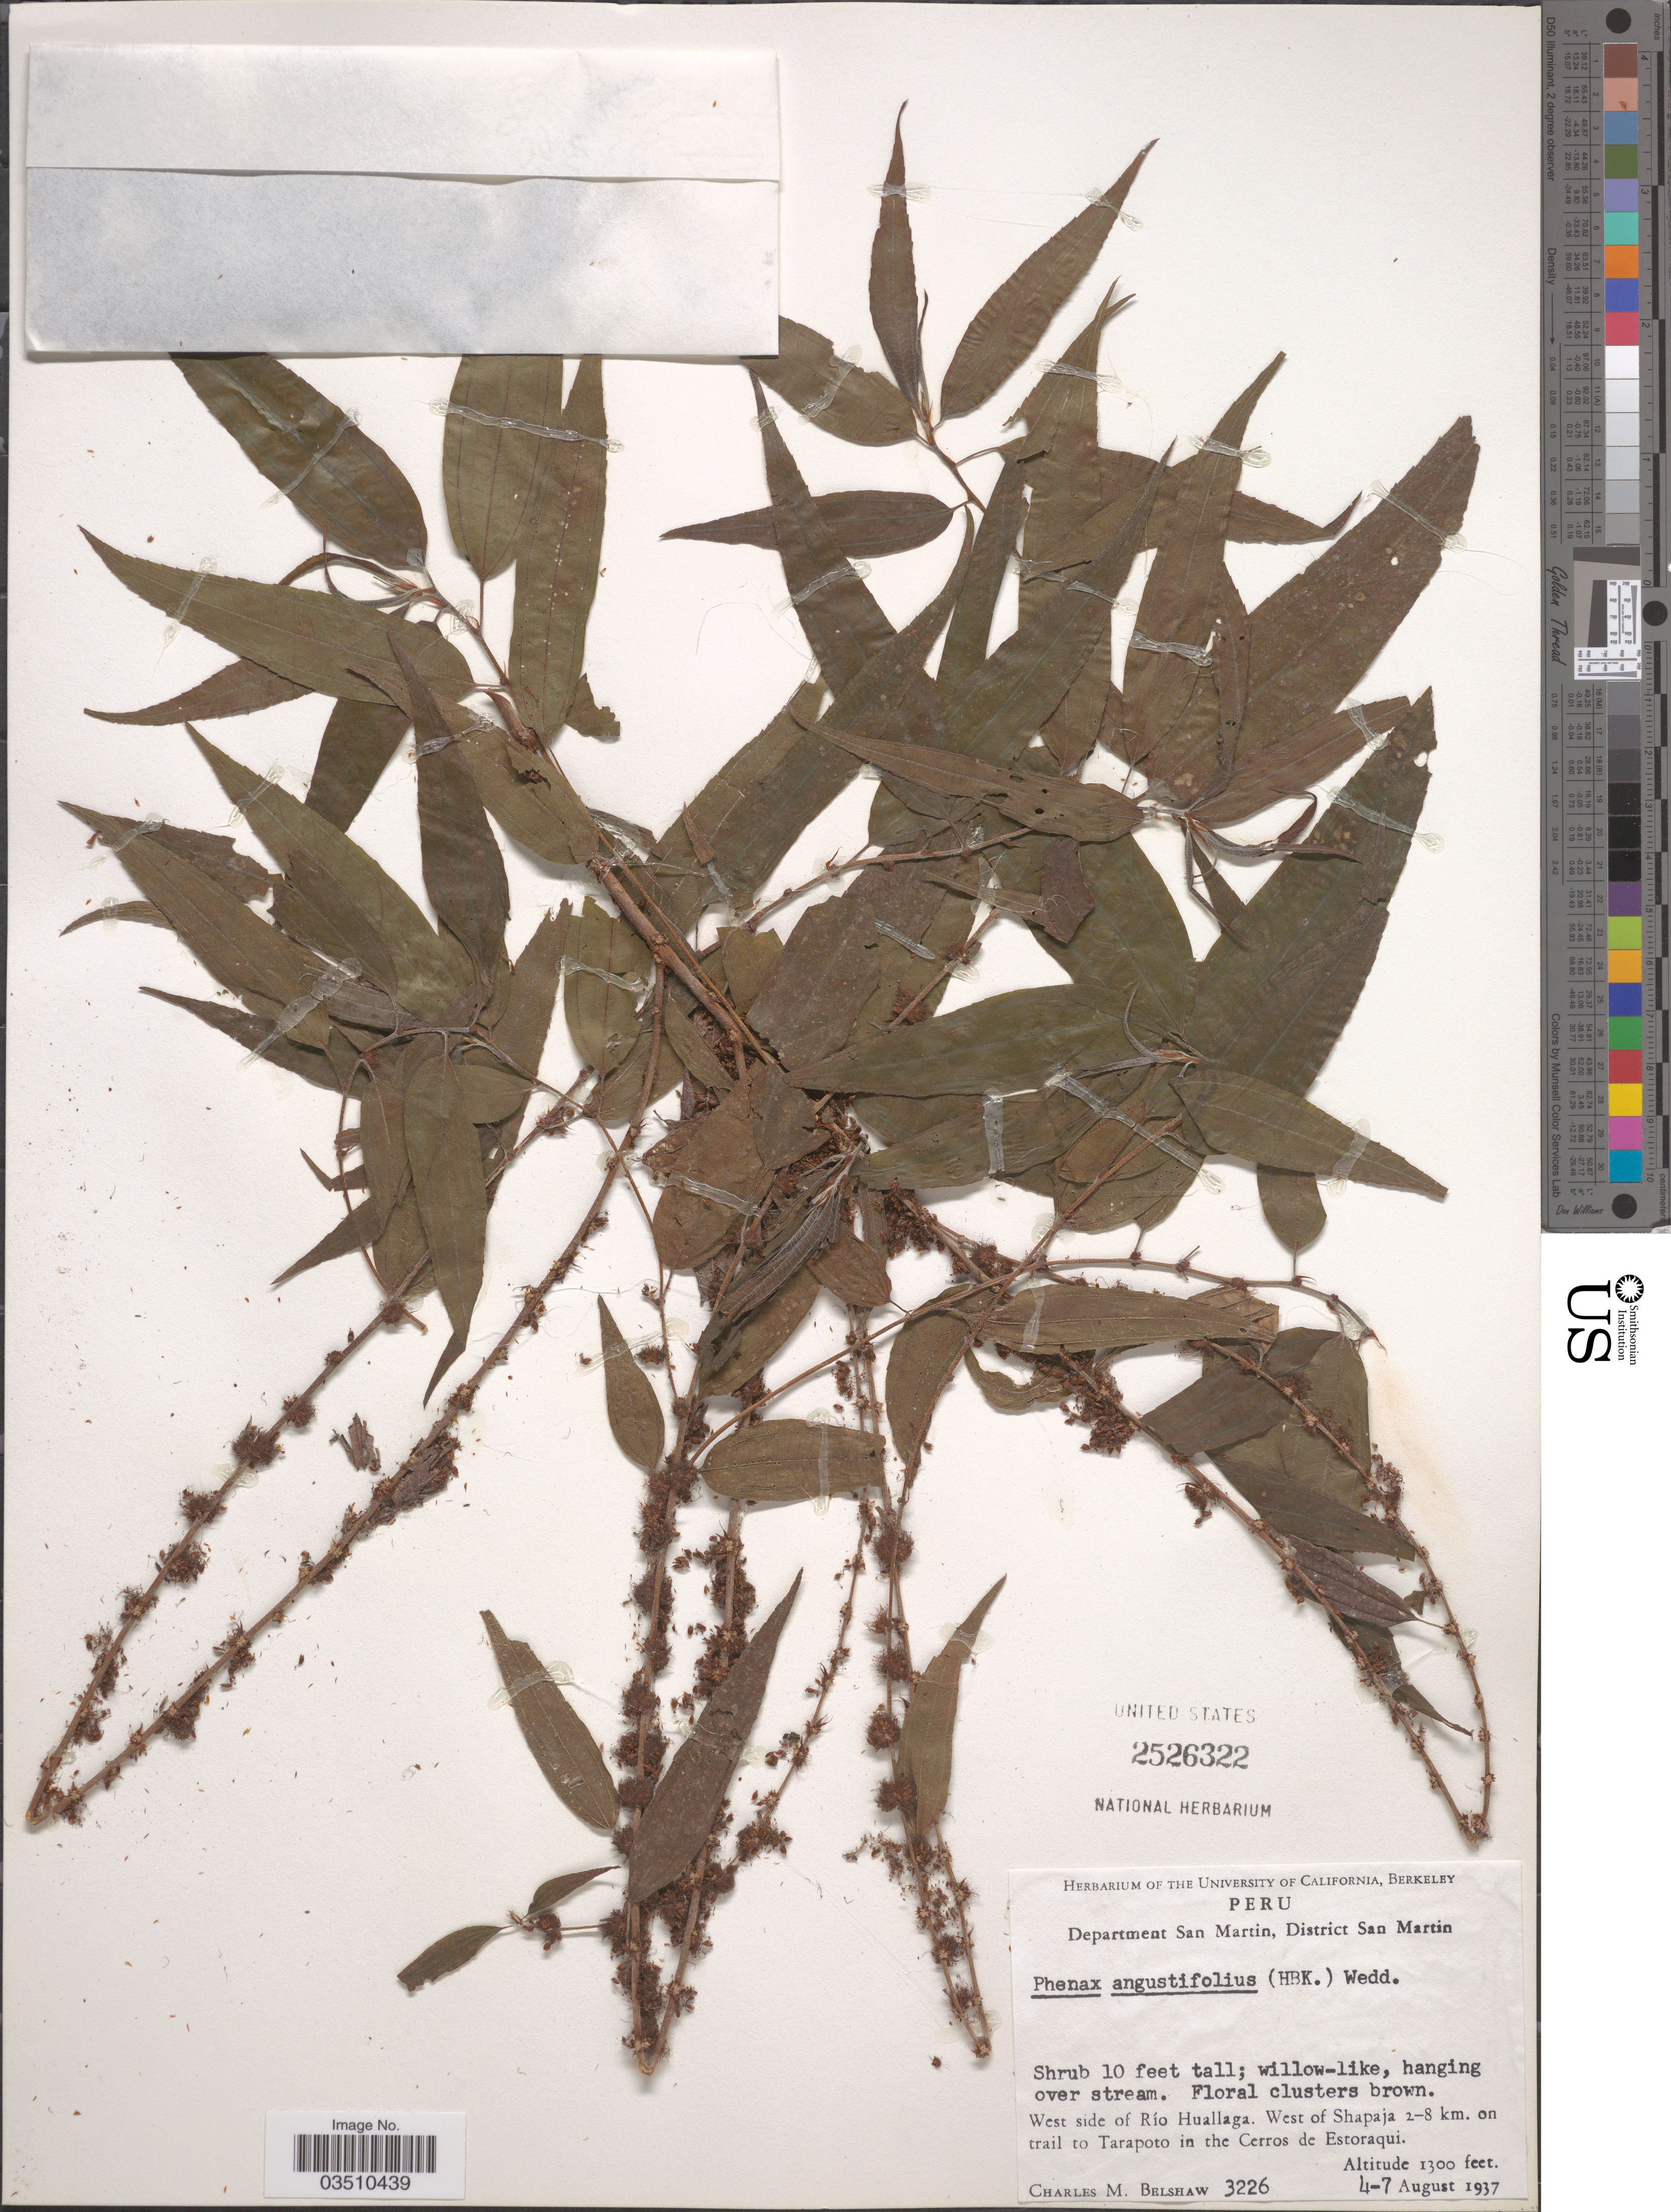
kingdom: Plantae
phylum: Tracheophyta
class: Magnoliopsida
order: Rosales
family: Urticaceae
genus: Phenax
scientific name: Phenax angustifolius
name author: (Kunth) Wedd.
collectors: C. Shaw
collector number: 3226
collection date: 1937-08-04/1937-08-07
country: Peru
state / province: San Martín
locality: Department San Martin, District San Martin. West side of Río Huallaga. West of Shapaja 2-8 km. on trail to Tarapoto in the Cerros de Estoraqui.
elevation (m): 396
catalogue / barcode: US 2526322